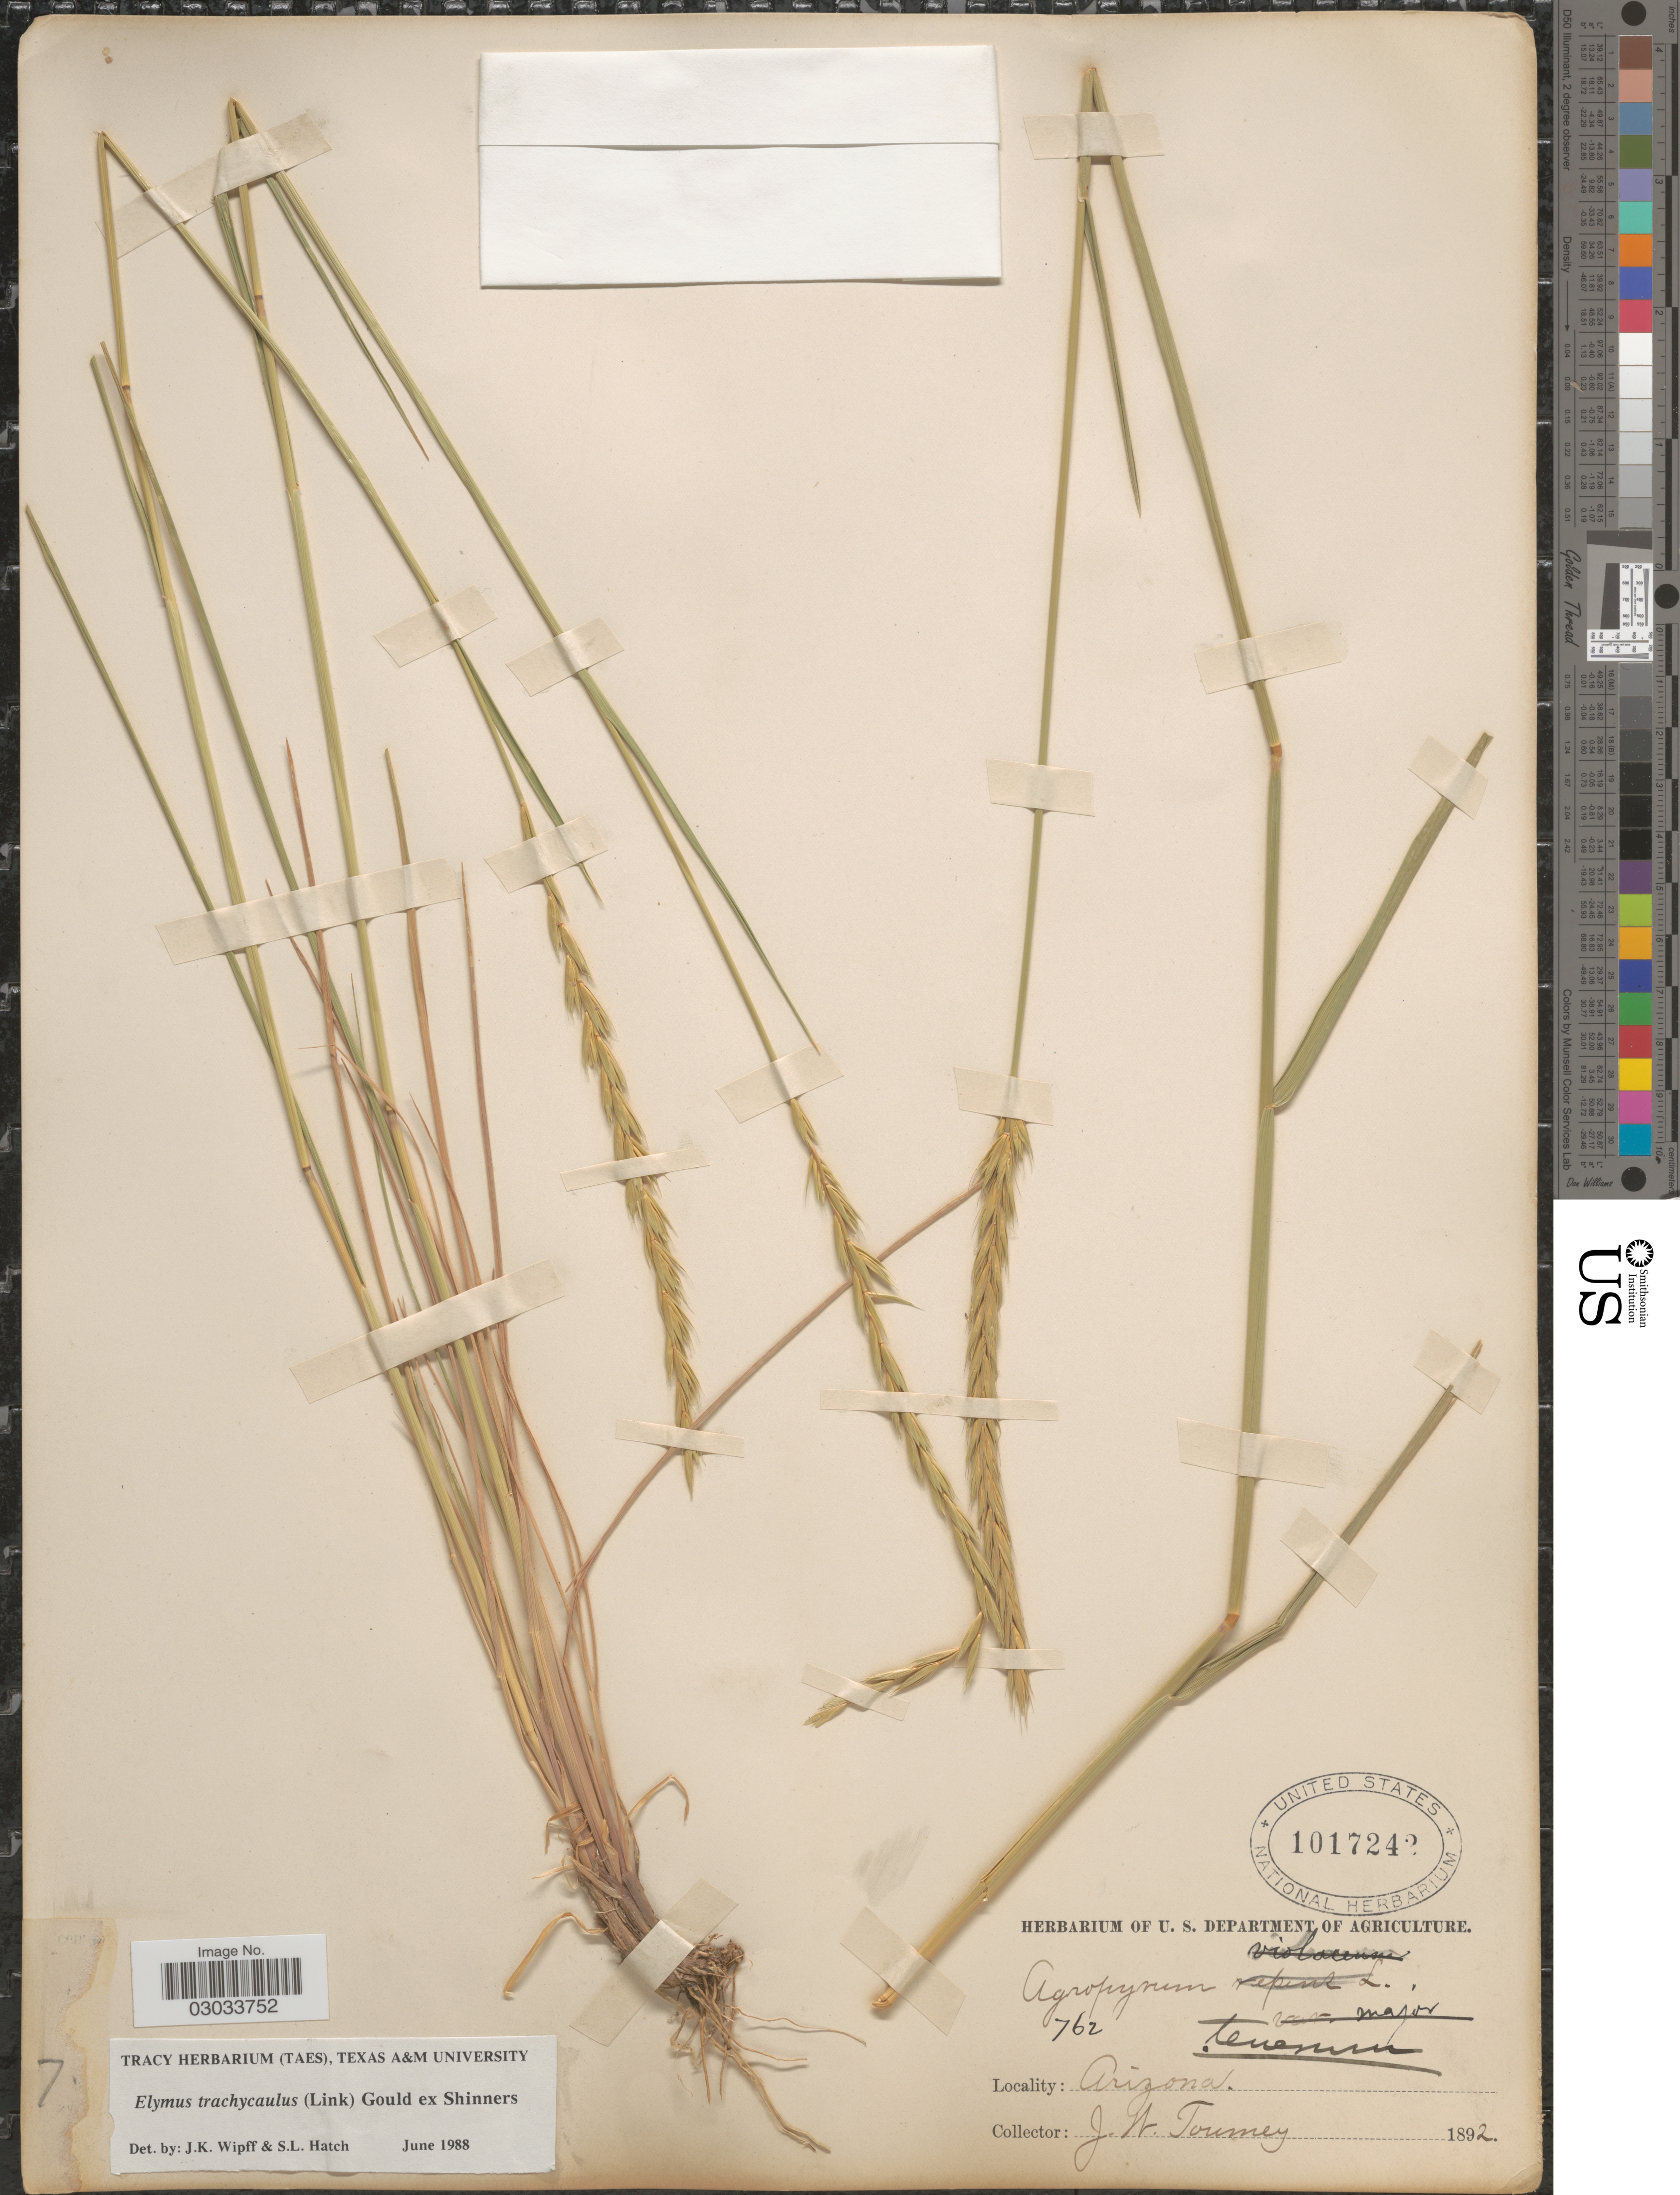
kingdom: Plantae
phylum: Tracheophyta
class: Liliopsida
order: Poales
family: Poaceae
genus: Elymus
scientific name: Elymus trachycaulus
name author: (Link) Gould ex Shinners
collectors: J. W. Toumey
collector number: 762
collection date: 1892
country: United States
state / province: Arizona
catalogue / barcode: US 1017242